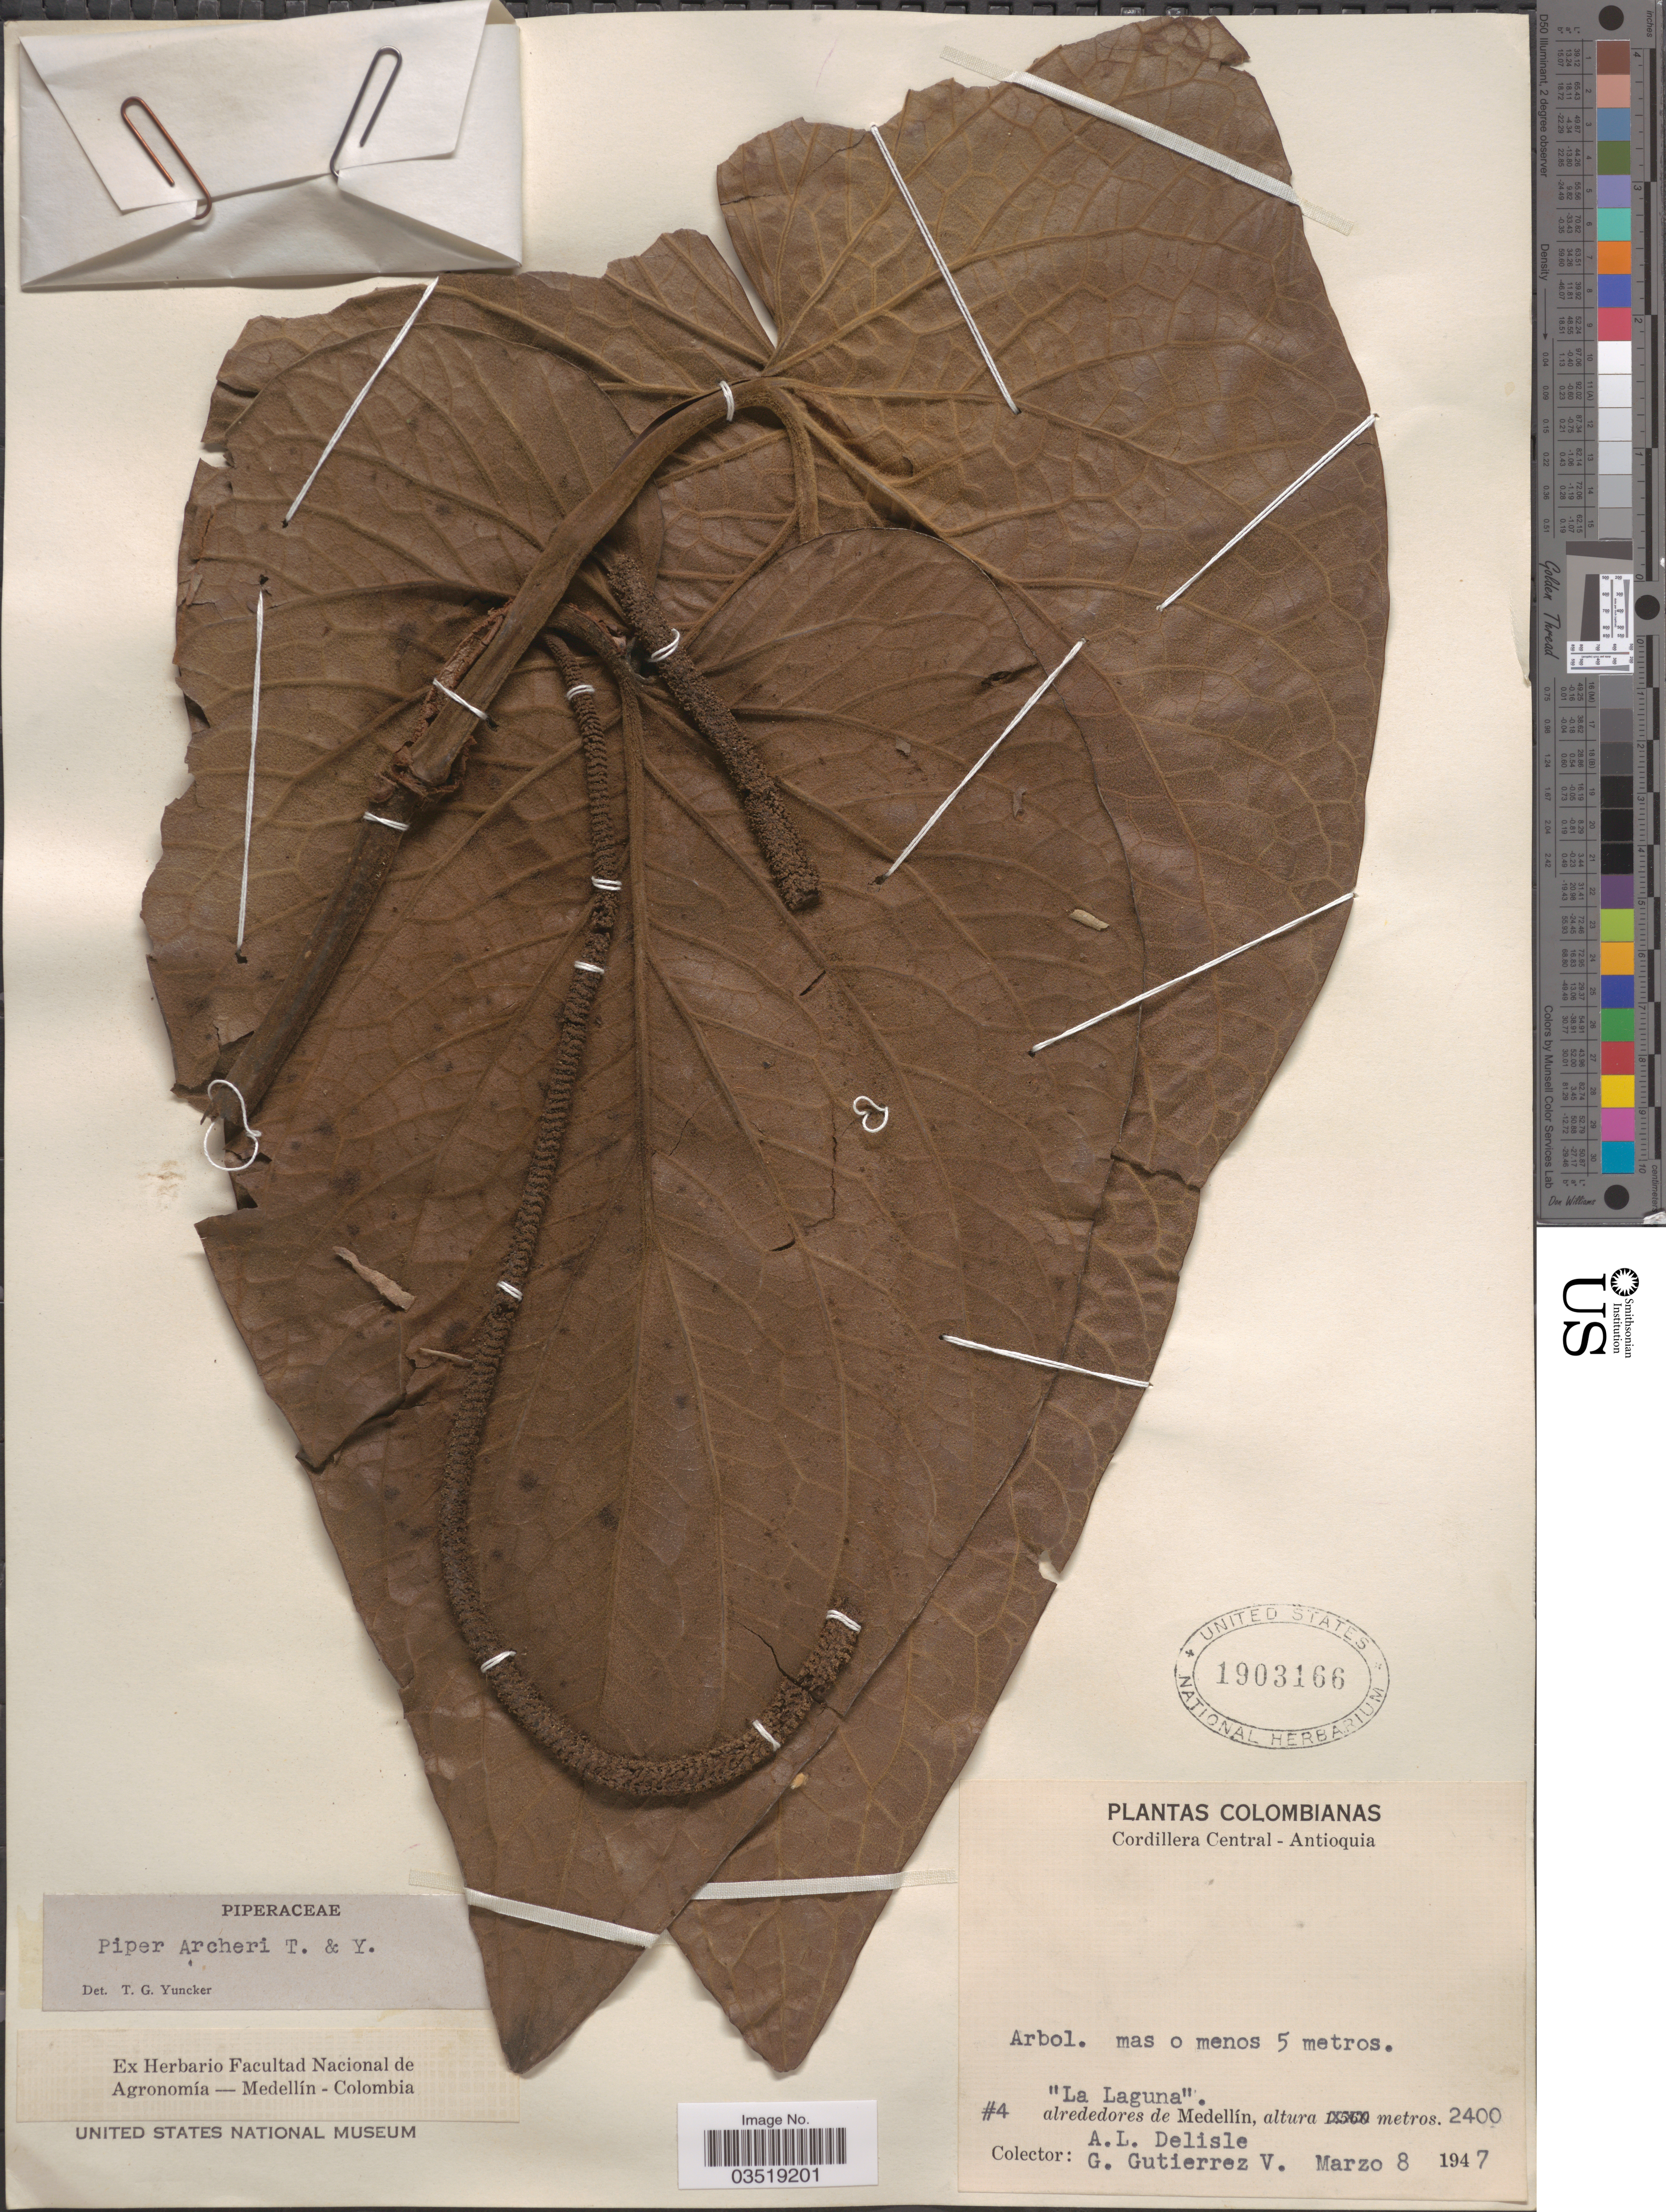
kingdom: Plantae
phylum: Tracheophyta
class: Magnoliopsida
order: Piperales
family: Piperaceae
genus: Piper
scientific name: Piper archeri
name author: Trel. & Yunck.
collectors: A. Delisle & G. Gutiérrez V.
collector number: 4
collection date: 1947-03-08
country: Colombia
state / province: Antioquia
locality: Cordillera Central. "La Laguna". Alrededores de Medellín.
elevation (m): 2400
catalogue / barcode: US 1903166